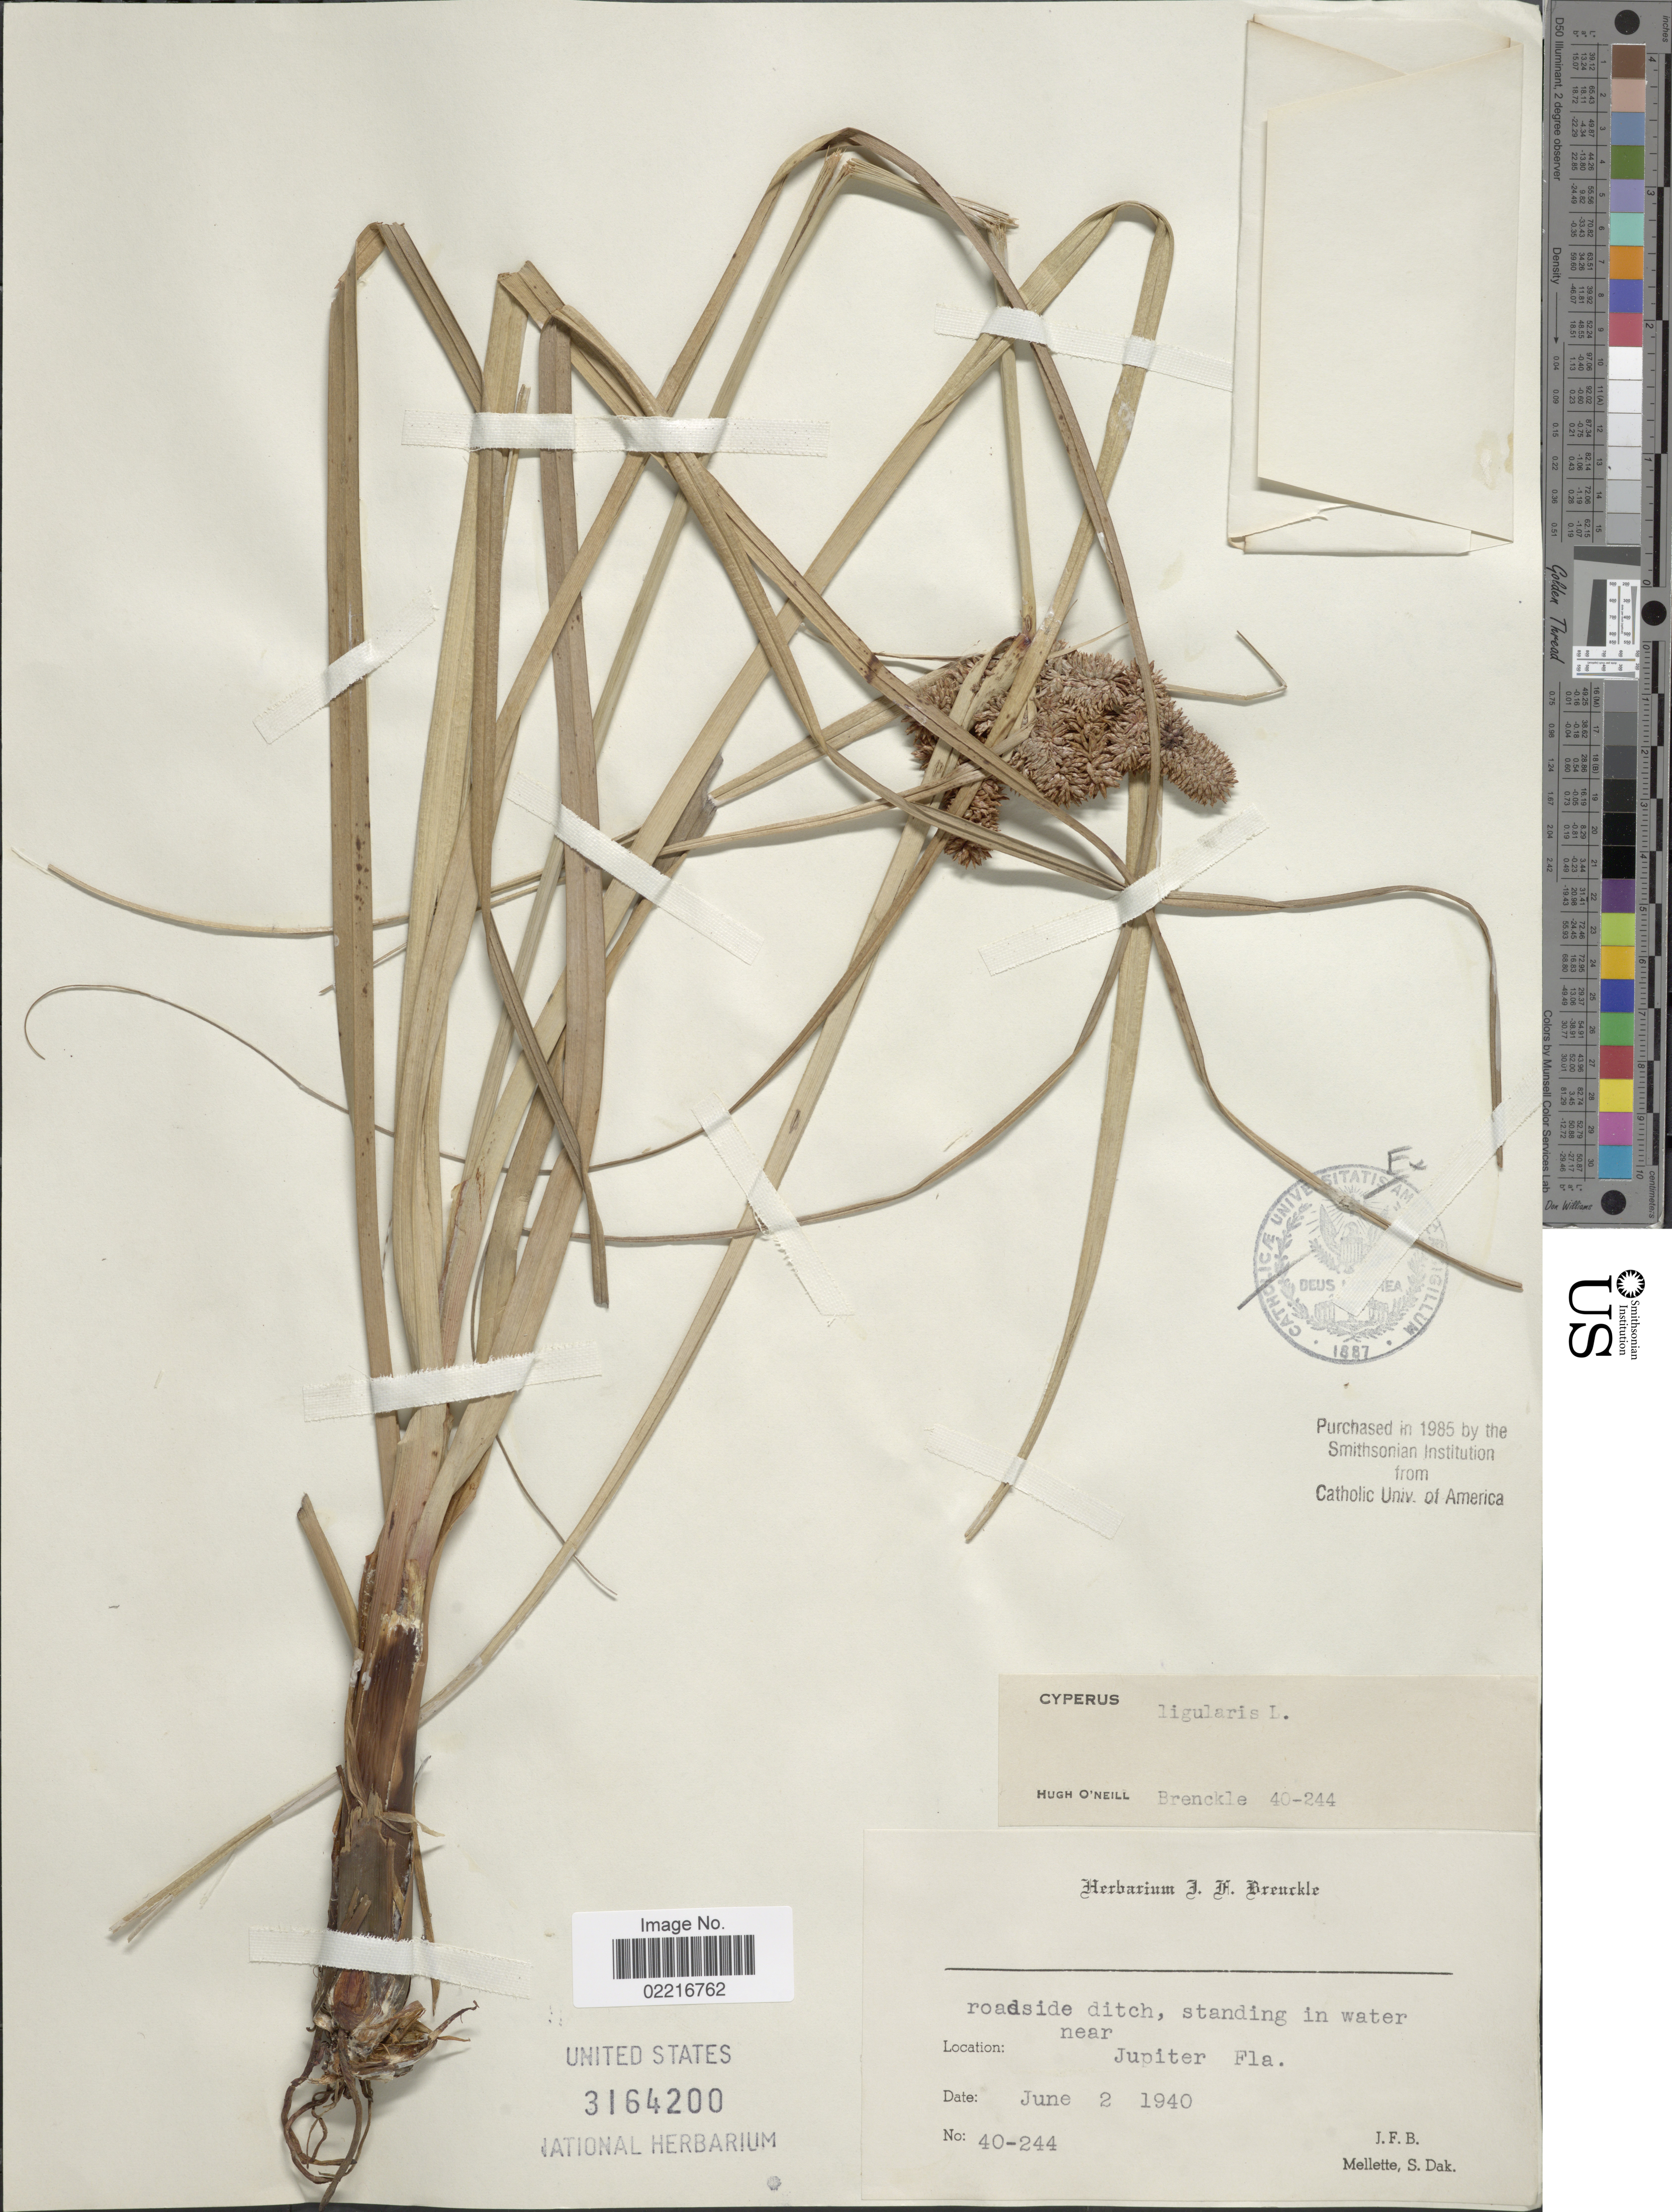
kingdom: Plantae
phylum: Tracheophyta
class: Liliopsida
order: Poales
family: Cyperaceae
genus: Cyperus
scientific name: Cyperus ligularis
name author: L.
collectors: J. Brenckle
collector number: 40-244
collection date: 1940-06-02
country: United States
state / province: Florida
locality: Near Jupiter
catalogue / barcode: US 3164200